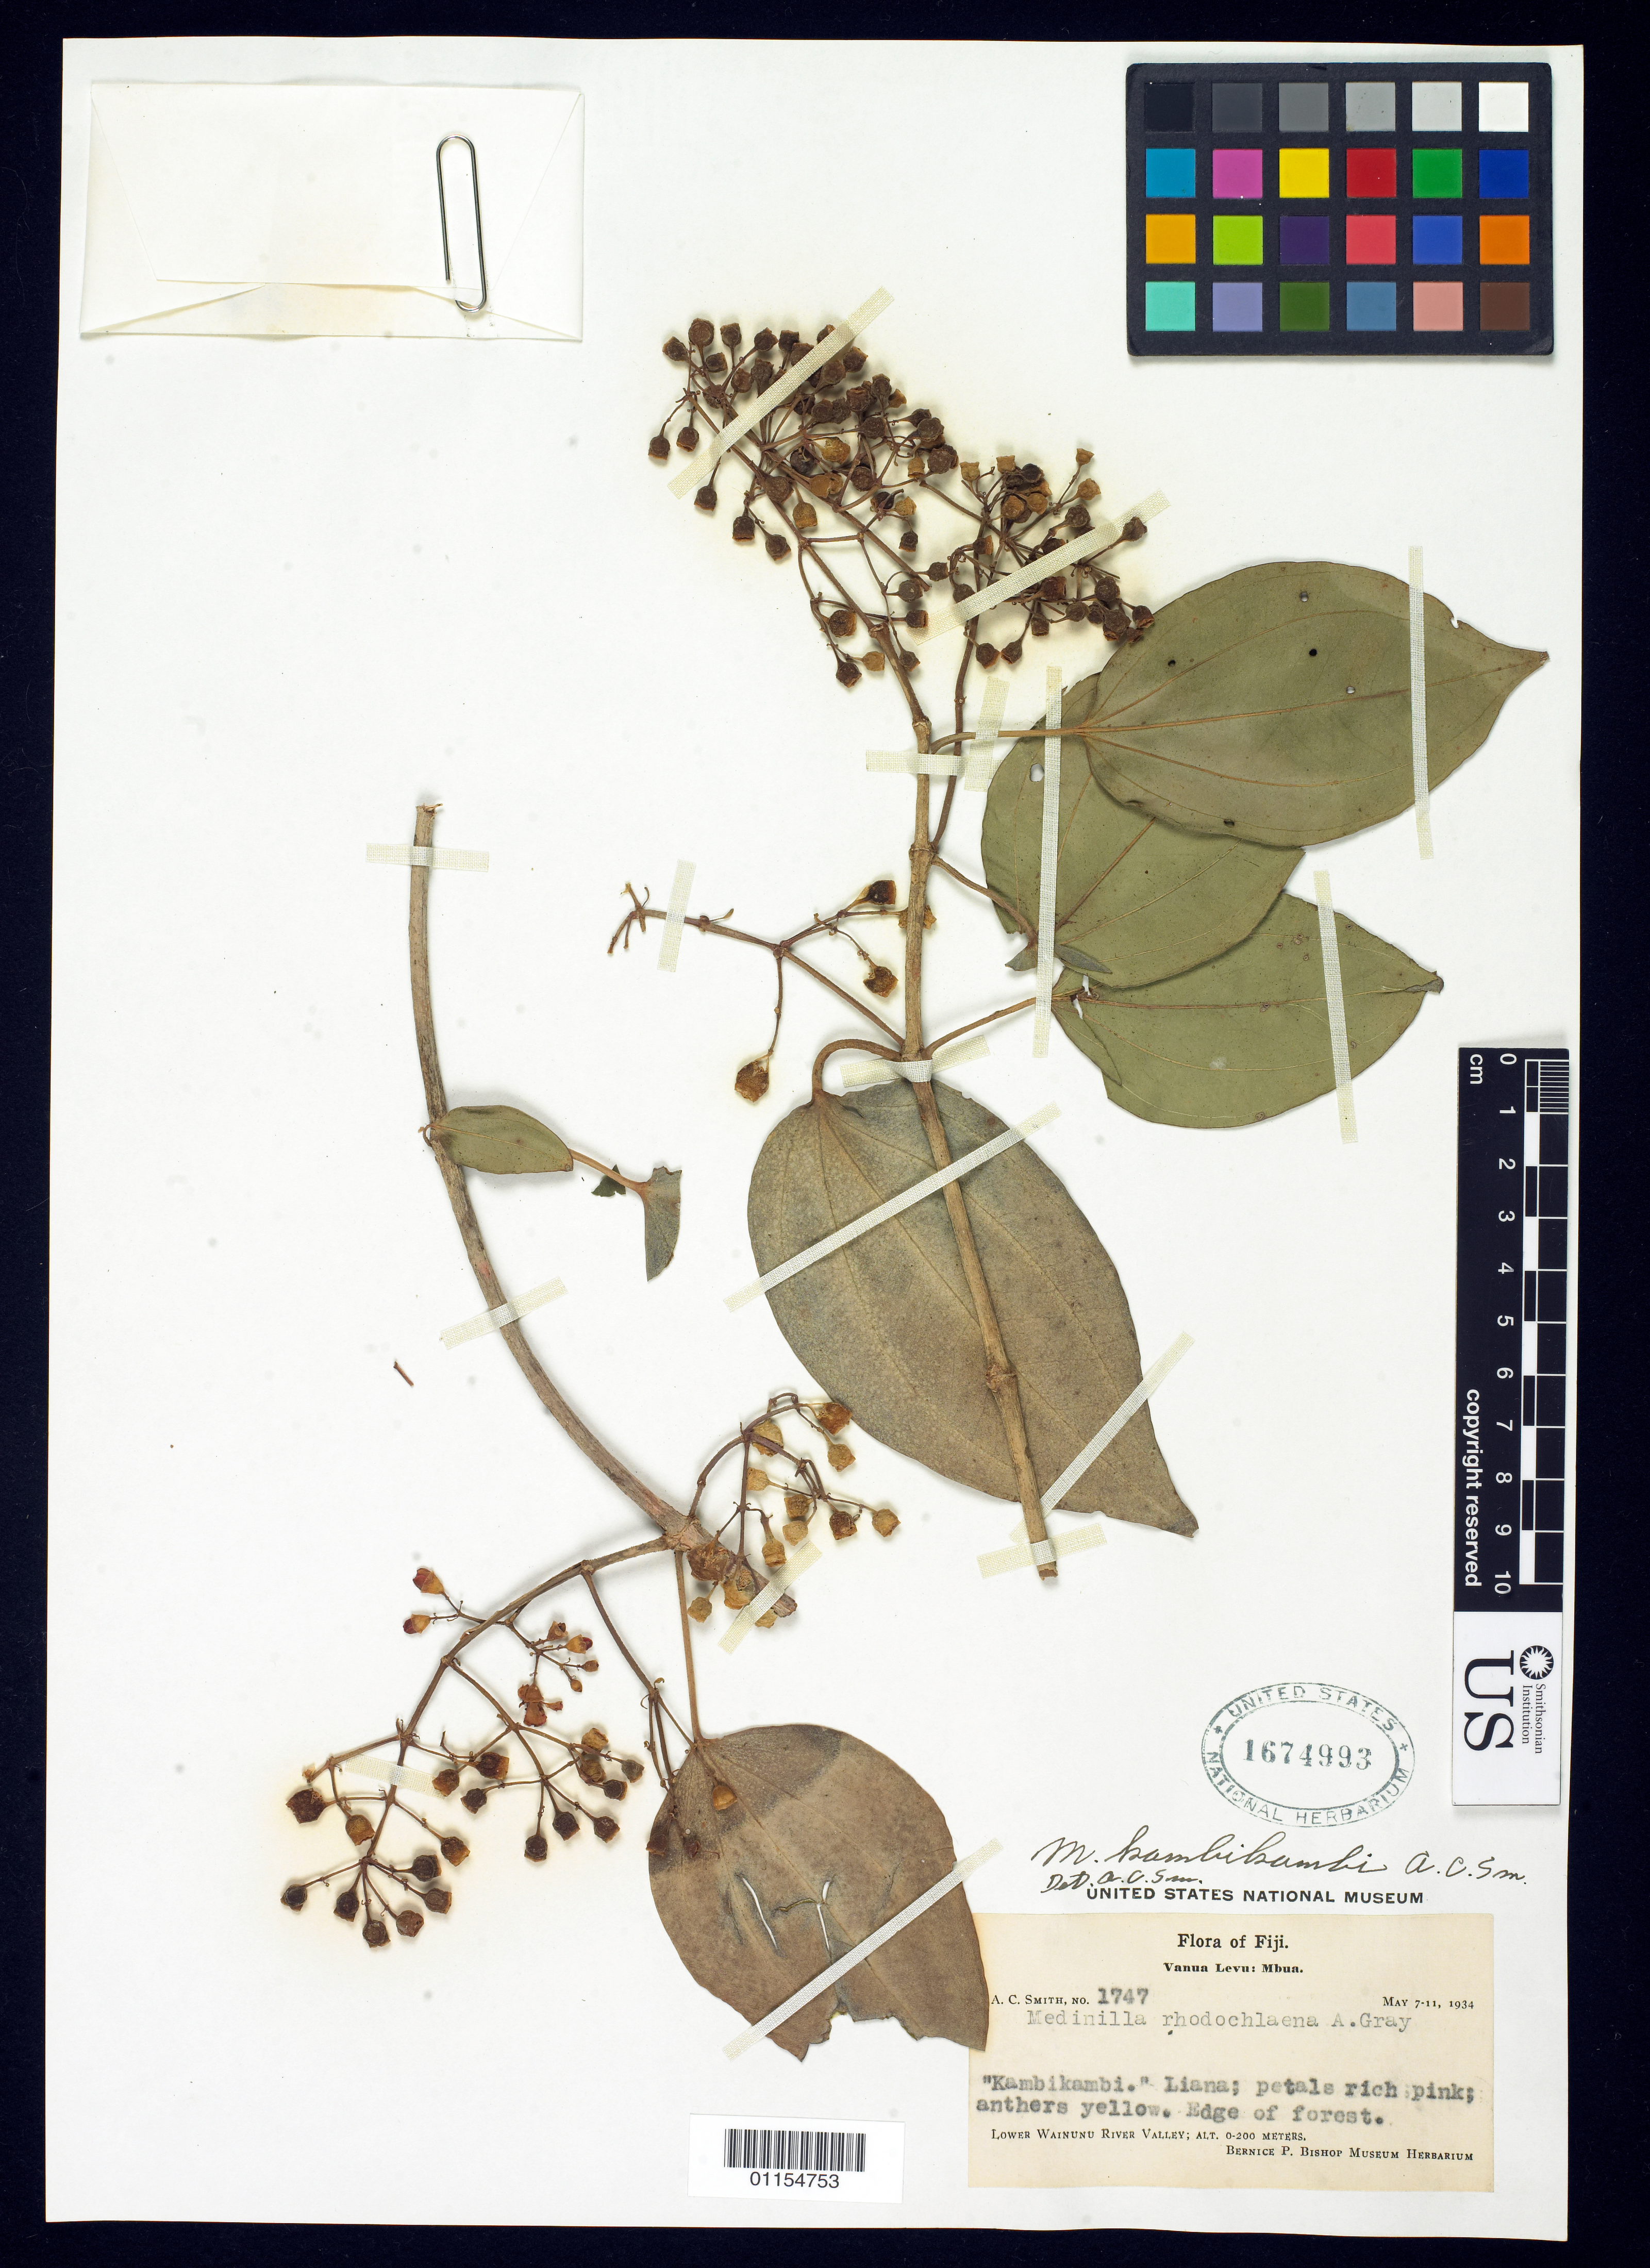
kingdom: Plantae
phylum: Tracheophyta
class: Magnoliopsida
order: Myrtales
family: Melastomataceae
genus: Medinilla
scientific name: Medinilla kambikambi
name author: A.C. Sm.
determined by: Smith, A. C.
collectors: A. C. Smith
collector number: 1747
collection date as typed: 07 May 1934 to 11 May 1934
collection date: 1934-05-07/1934-05-11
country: Fiji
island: Vanua Levu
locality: Mbua, lower Wainunu River Valley. [Vanua Levu Group]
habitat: Edge of forest.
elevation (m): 0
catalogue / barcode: US 1674993